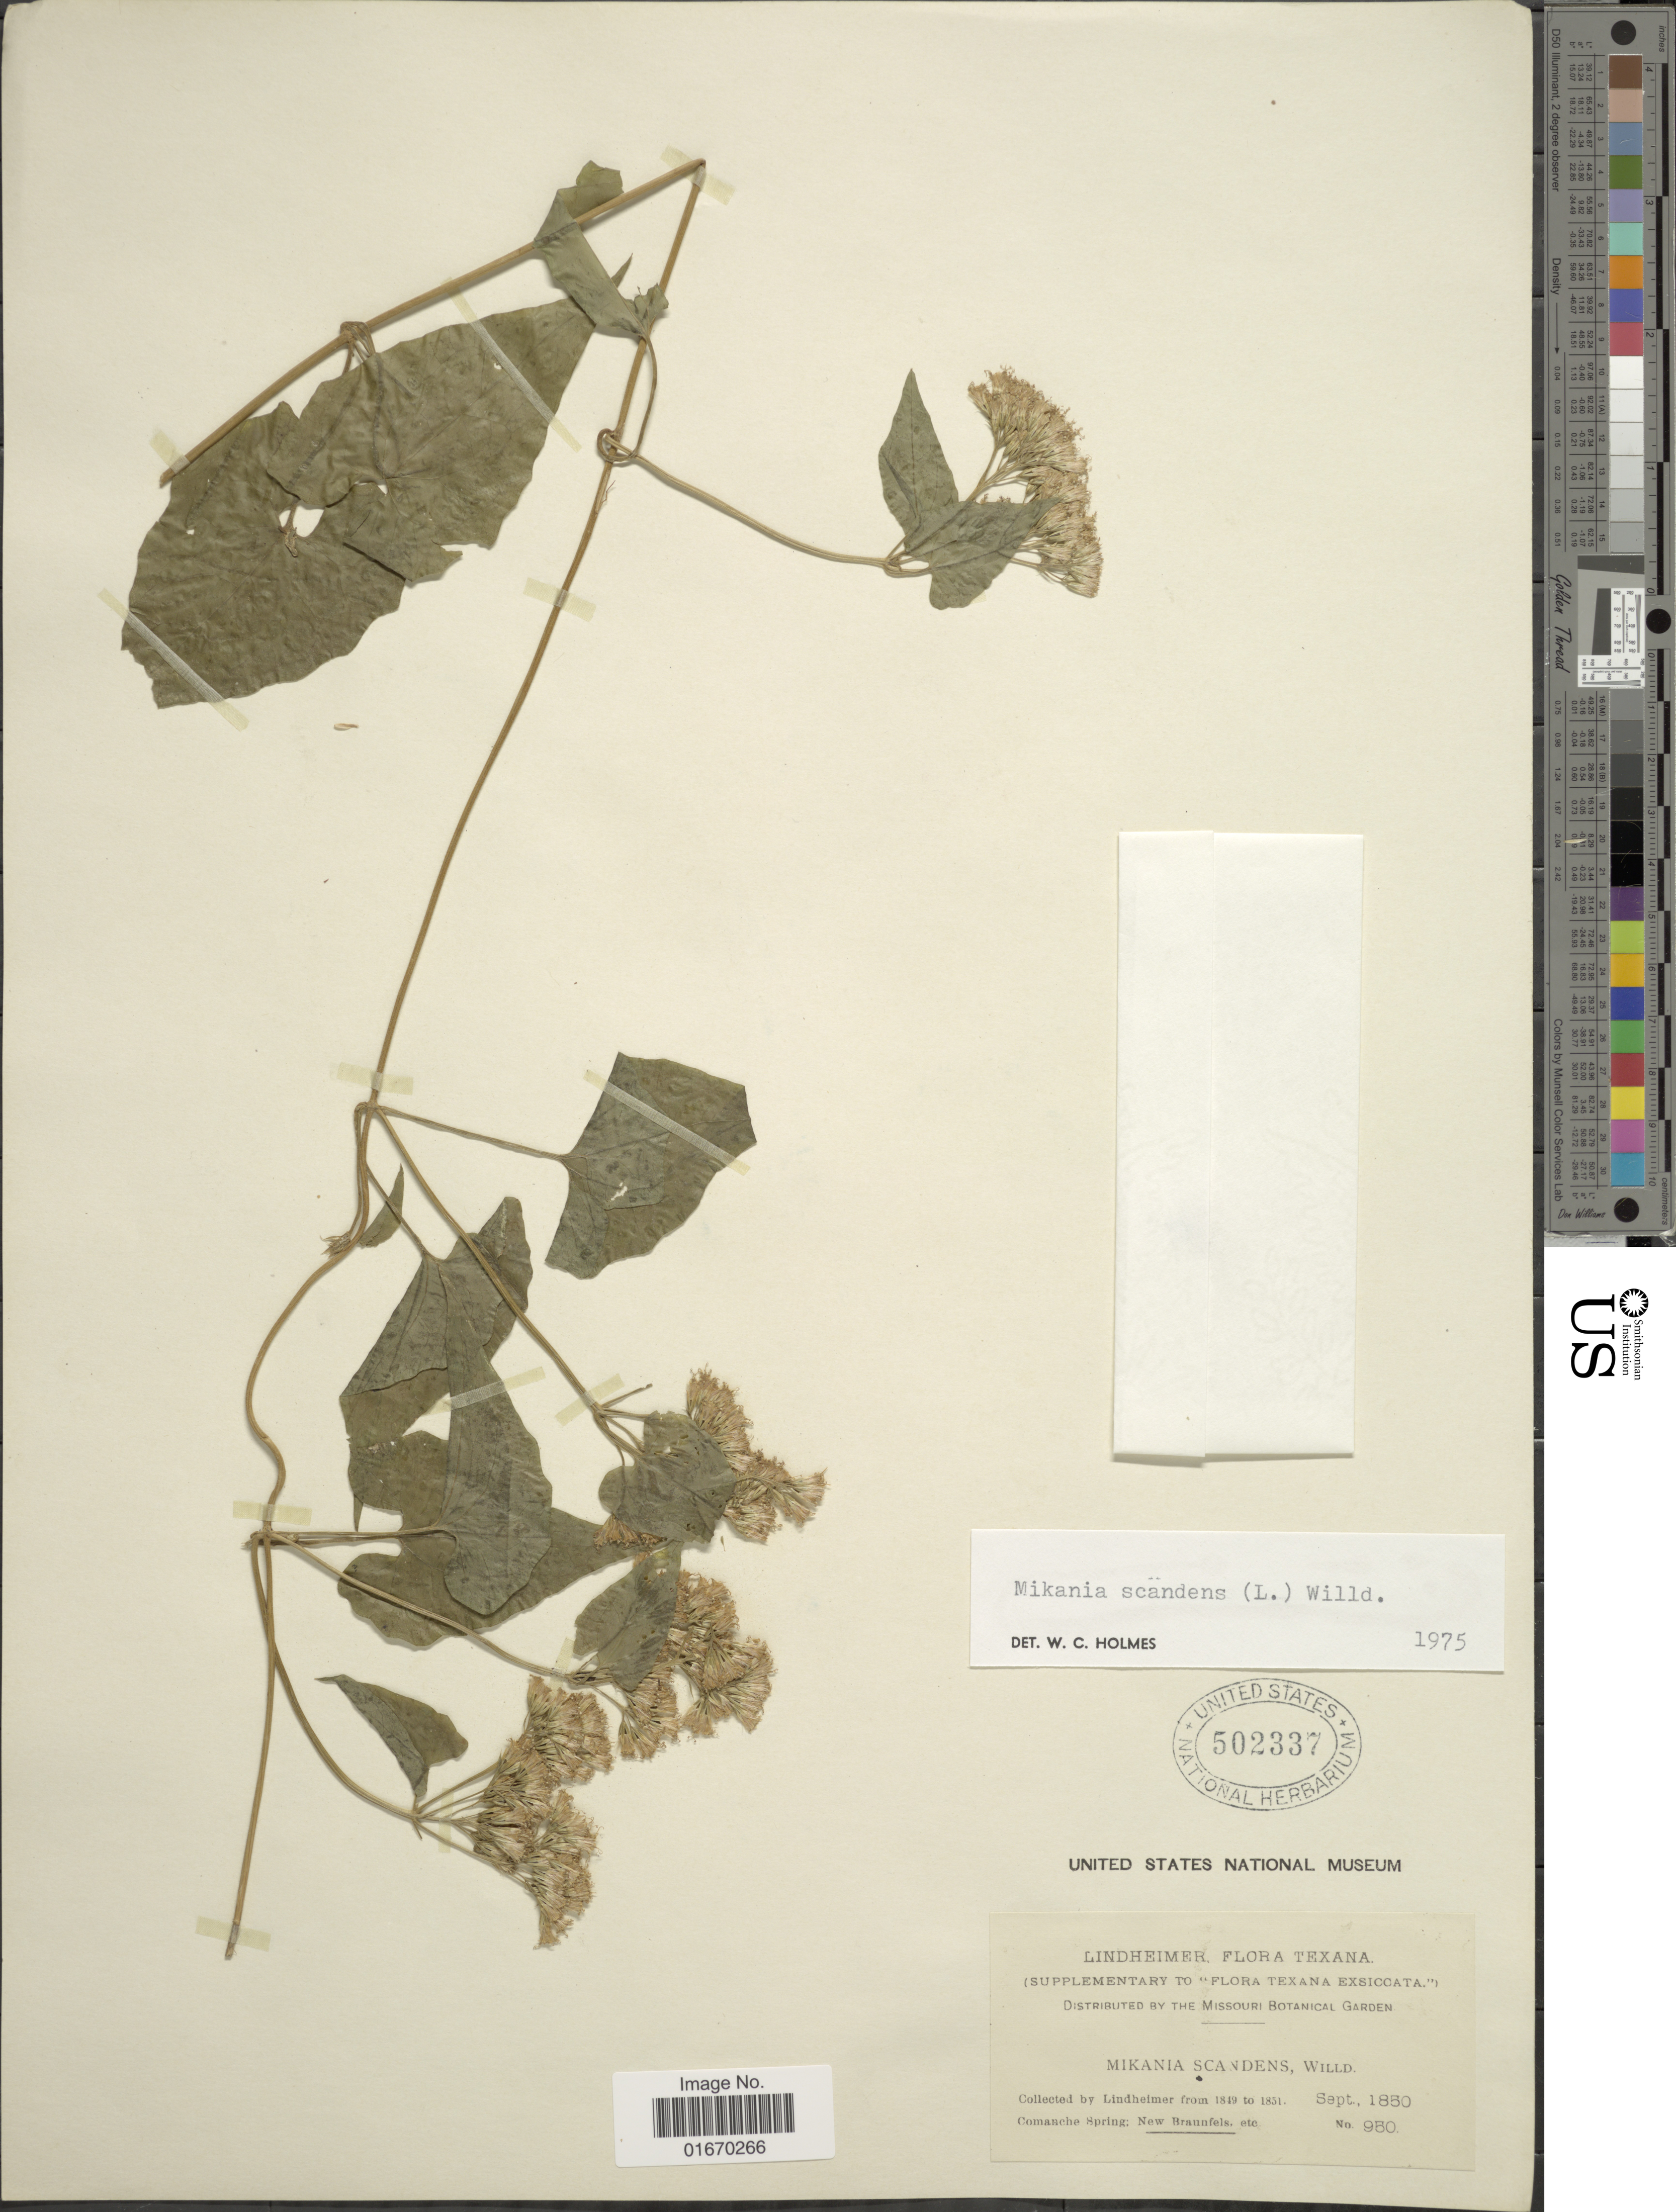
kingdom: Plantae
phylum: Tracheophyta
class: Magnoliopsida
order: Asterales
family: Asteraceae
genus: Mikania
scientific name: Mikania scandens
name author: (L.) Willd.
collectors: -. Lindheimer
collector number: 950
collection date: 1850-09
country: United States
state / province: Texas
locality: Texana, Comanche Spring, New Braunfels, etc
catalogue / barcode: US 502337